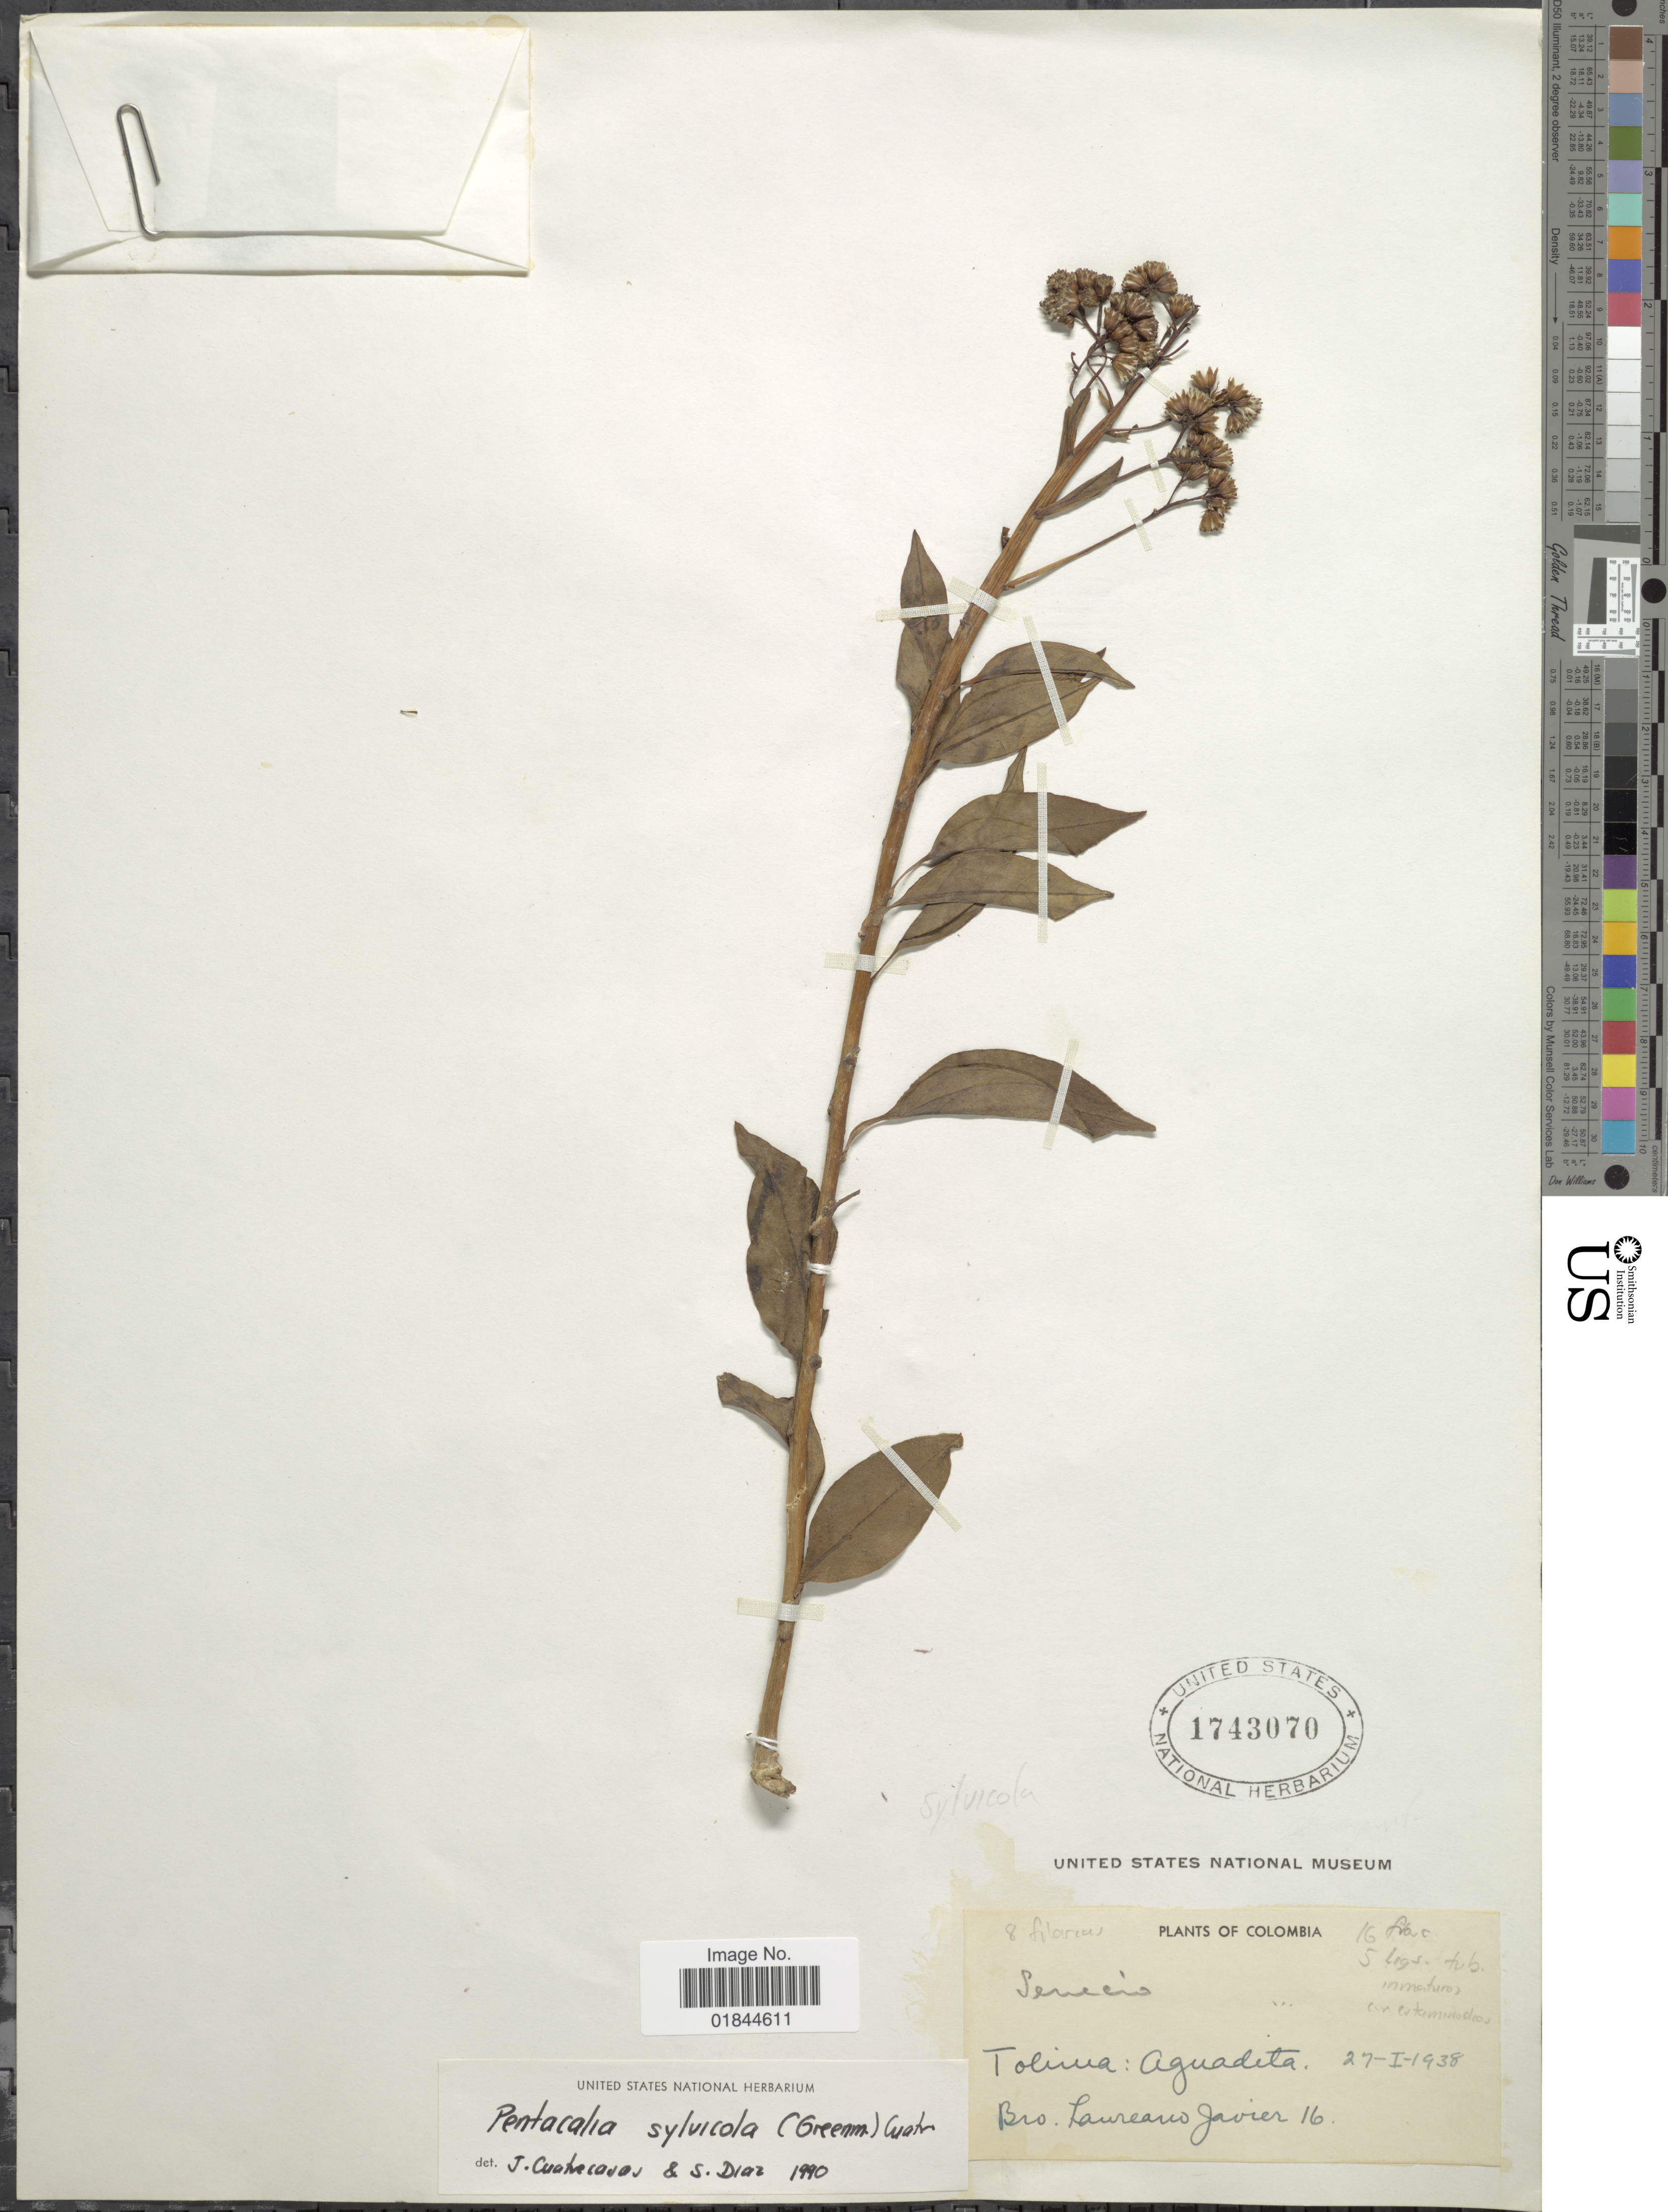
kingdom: Plantae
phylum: Tracheophyta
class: Magnoliopsida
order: Asterales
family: Asteraceae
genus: Pentacalia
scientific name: Pentacalia sylvicola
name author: (Greenm.) Cuatrec.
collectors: L. Javier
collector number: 16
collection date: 1938-01-27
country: Colombia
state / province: Tolima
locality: Aguadita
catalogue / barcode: US 1743070